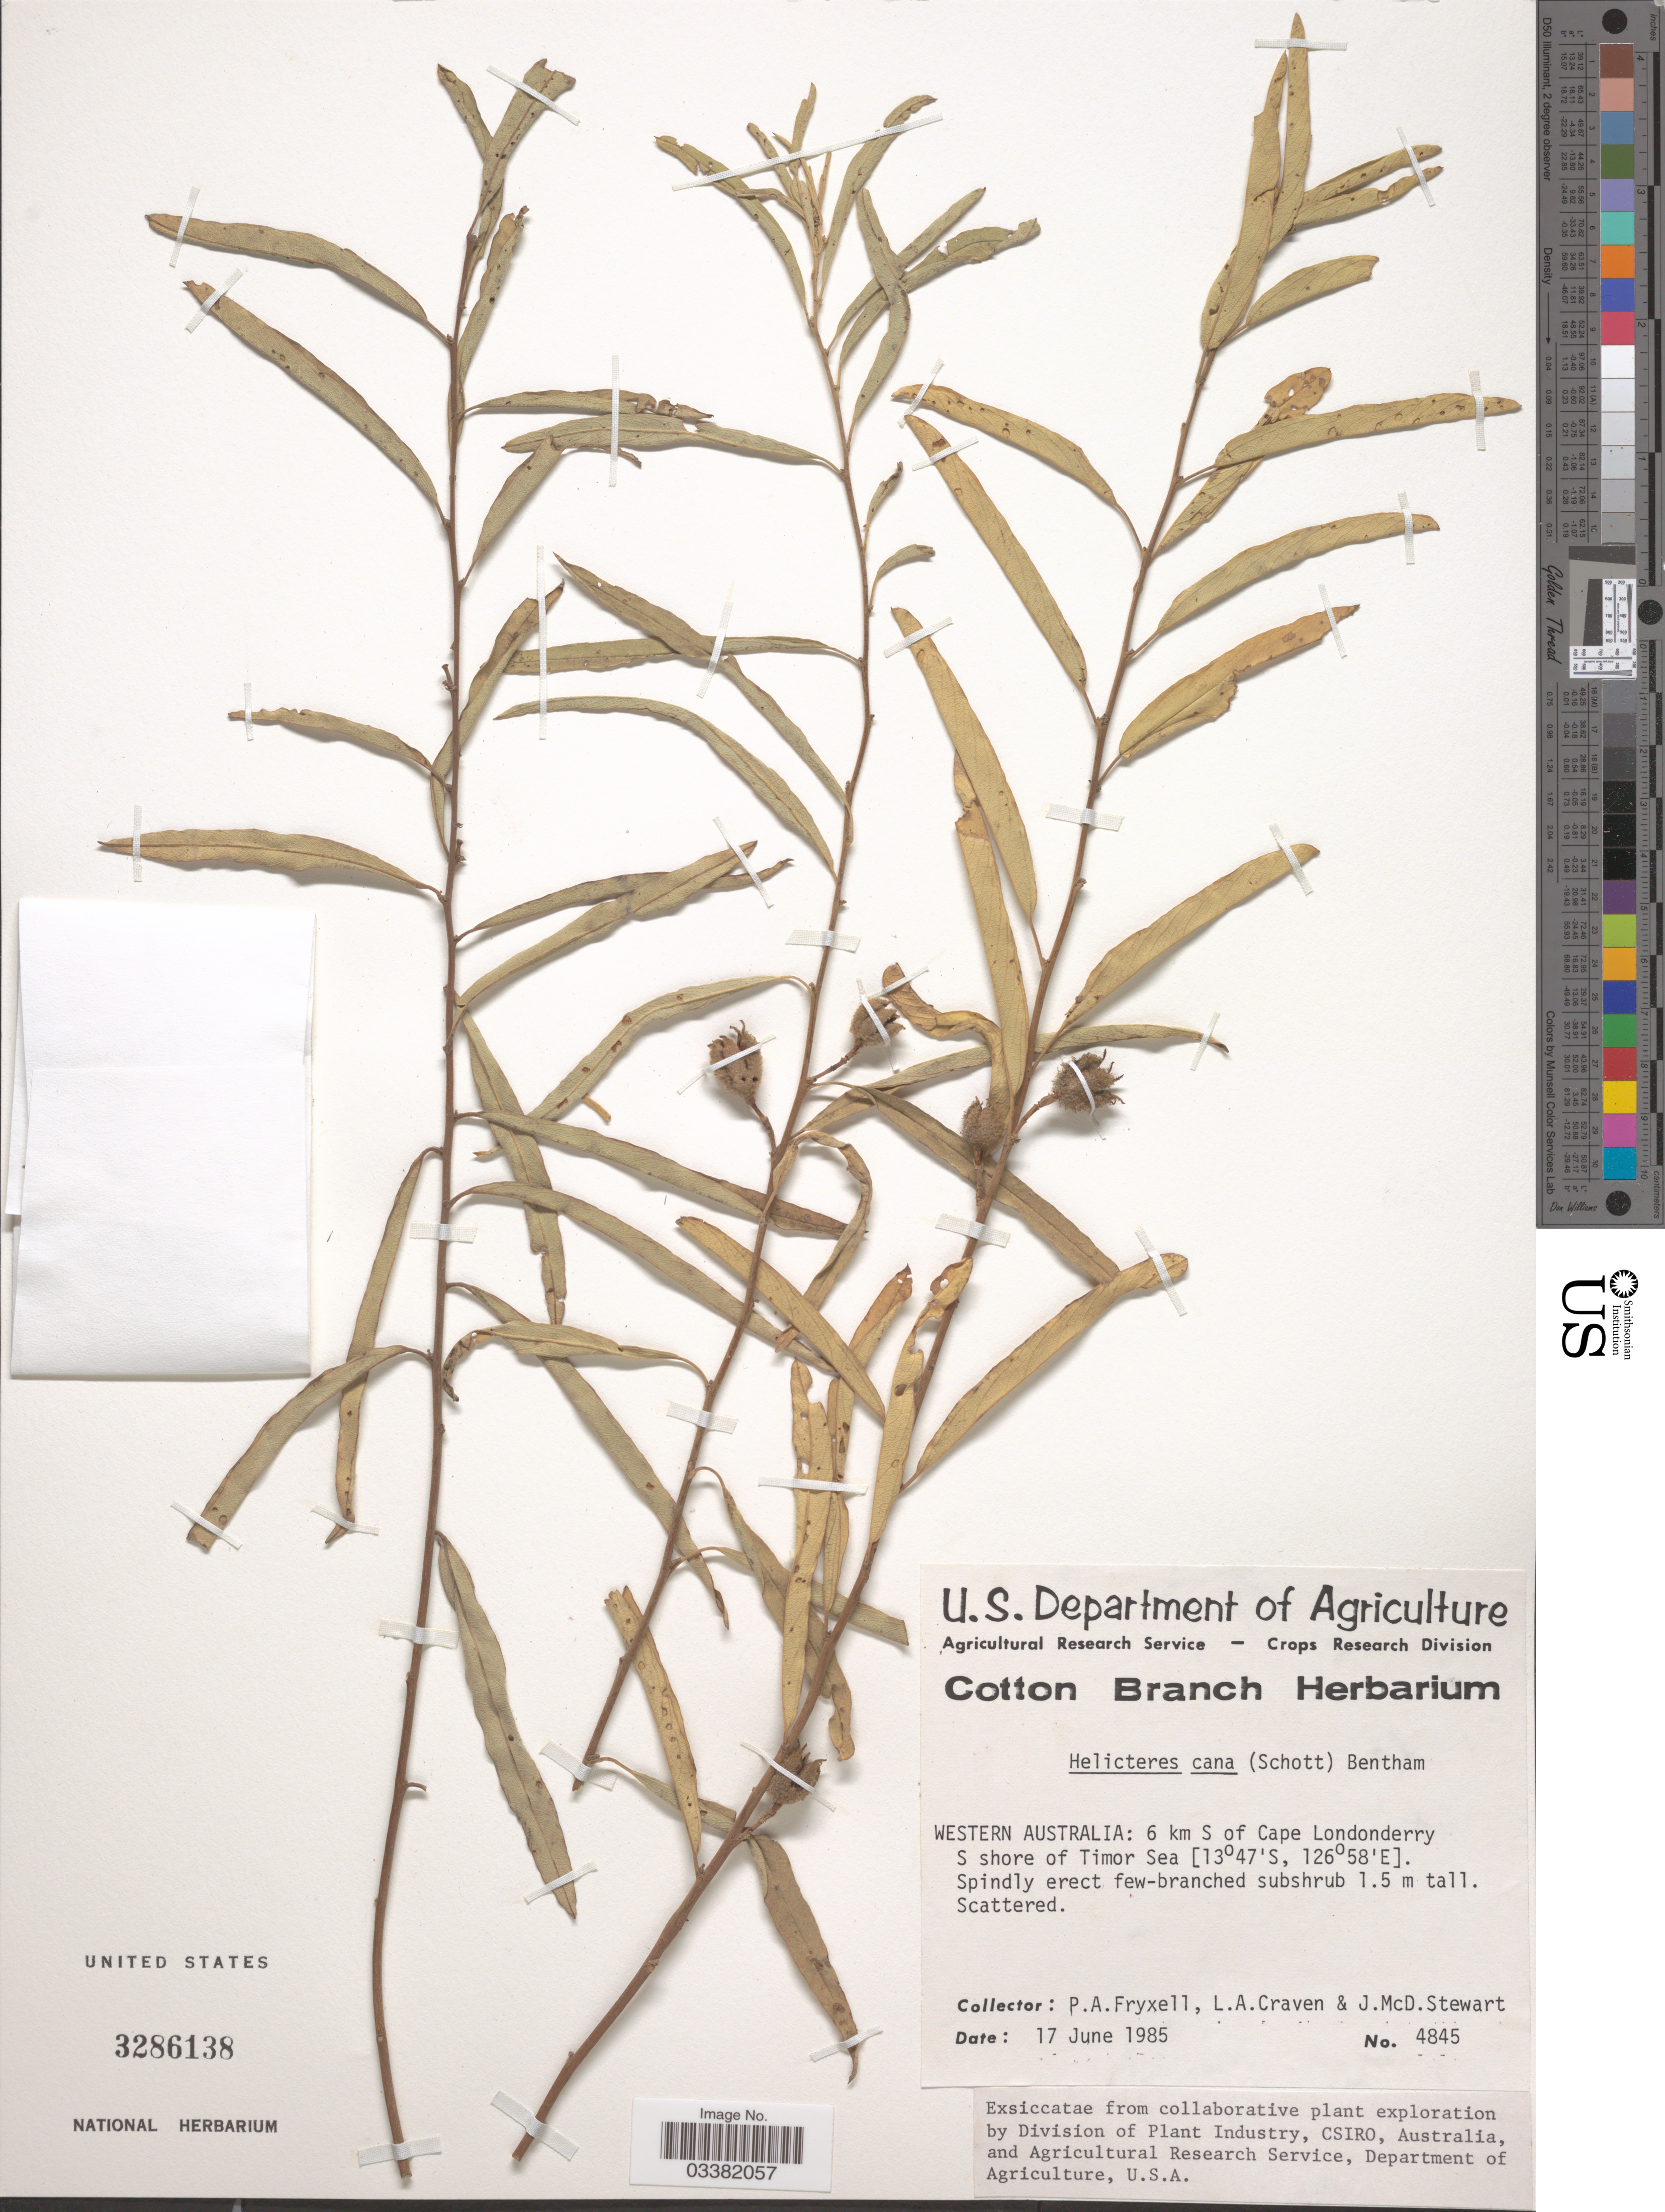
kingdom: Plantae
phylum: Tracheophyta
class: Magnoliopsida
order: Malvales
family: Malvaceae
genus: Helicteres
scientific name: Helicteres cana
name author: Benth.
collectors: P. A. Fryxell, L. A. Craven & J. Stewart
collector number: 4845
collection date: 1985-06-17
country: Australia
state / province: Western Australia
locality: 6 km S of Cape Londonderry S shore of Timor Sea.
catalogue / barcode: US 3286138